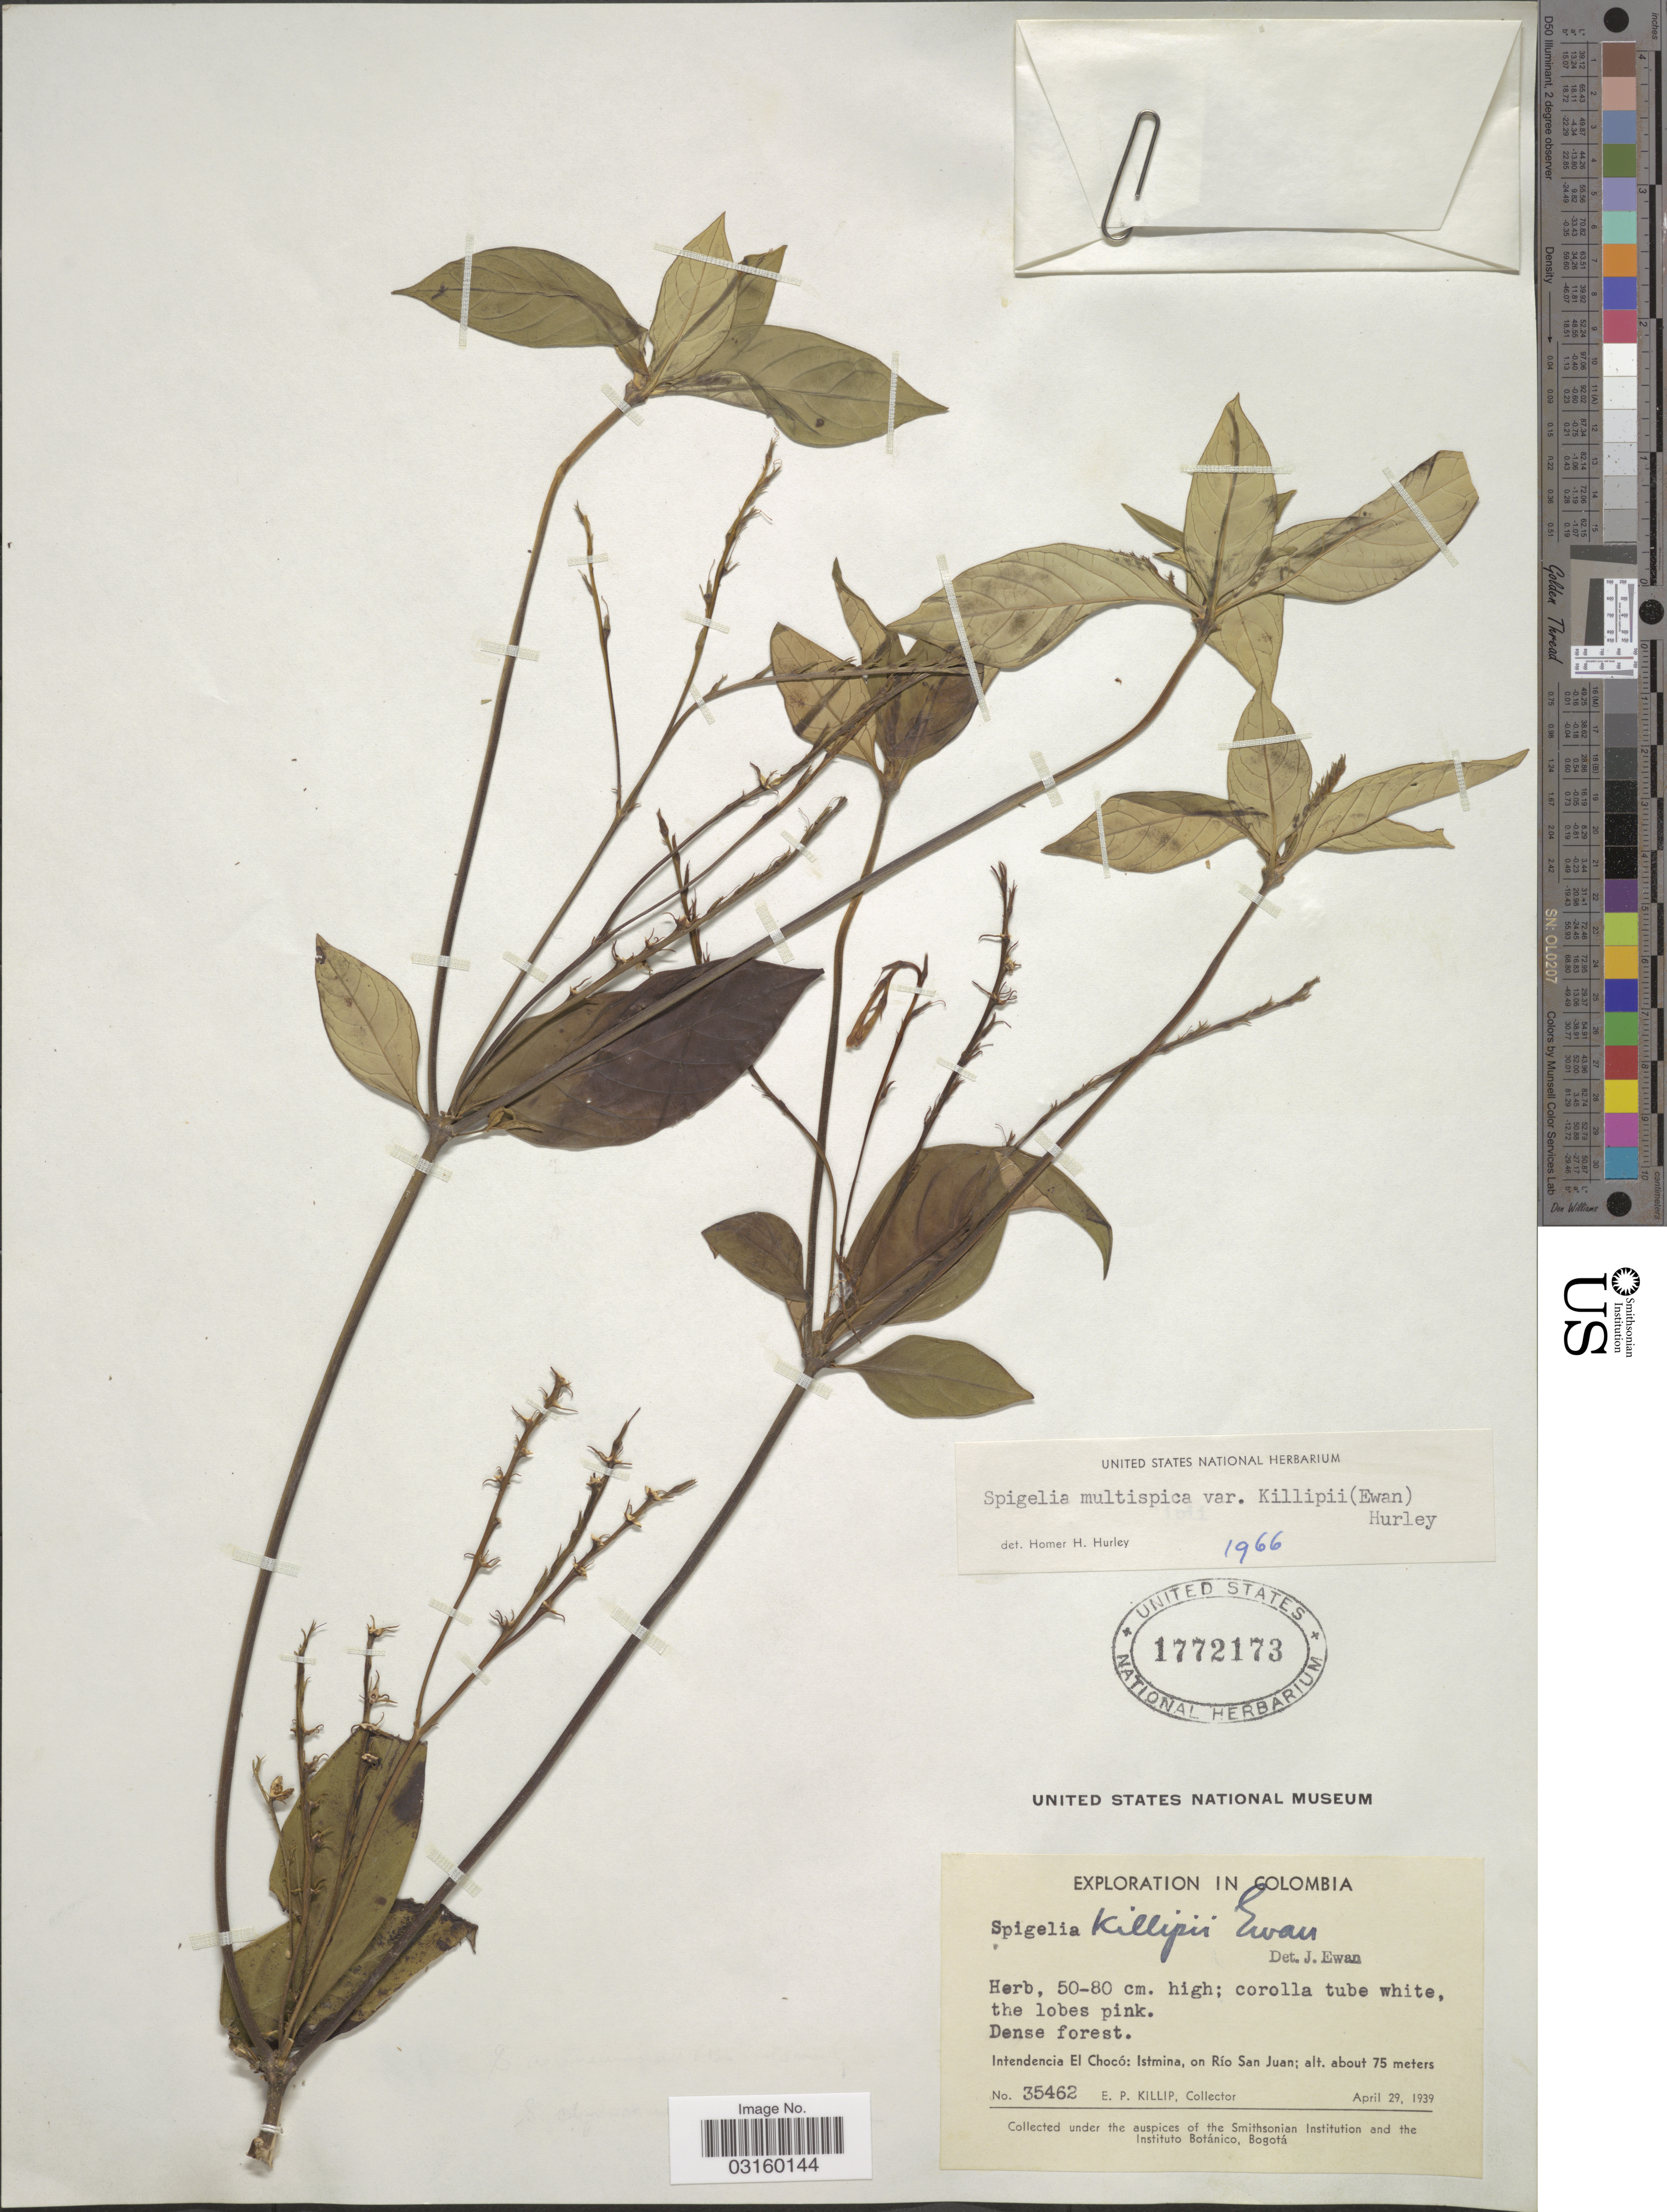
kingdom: Plantae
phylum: Tracheophyta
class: Magnoliopsida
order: Gentianales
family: Loganiaceae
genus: Spigelia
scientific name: Spigelia hamelioides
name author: Kunth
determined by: Islas-Hernández, Carla Sofia, (MEXU), Instituto de Biologia, UNAM (MEXICO)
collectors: E. P. Killip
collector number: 35462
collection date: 1939-04-29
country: Colombia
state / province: Chocó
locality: Intendencia del Chocó: Istmina, on Río San Juan.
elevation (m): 75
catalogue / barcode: US 1772173